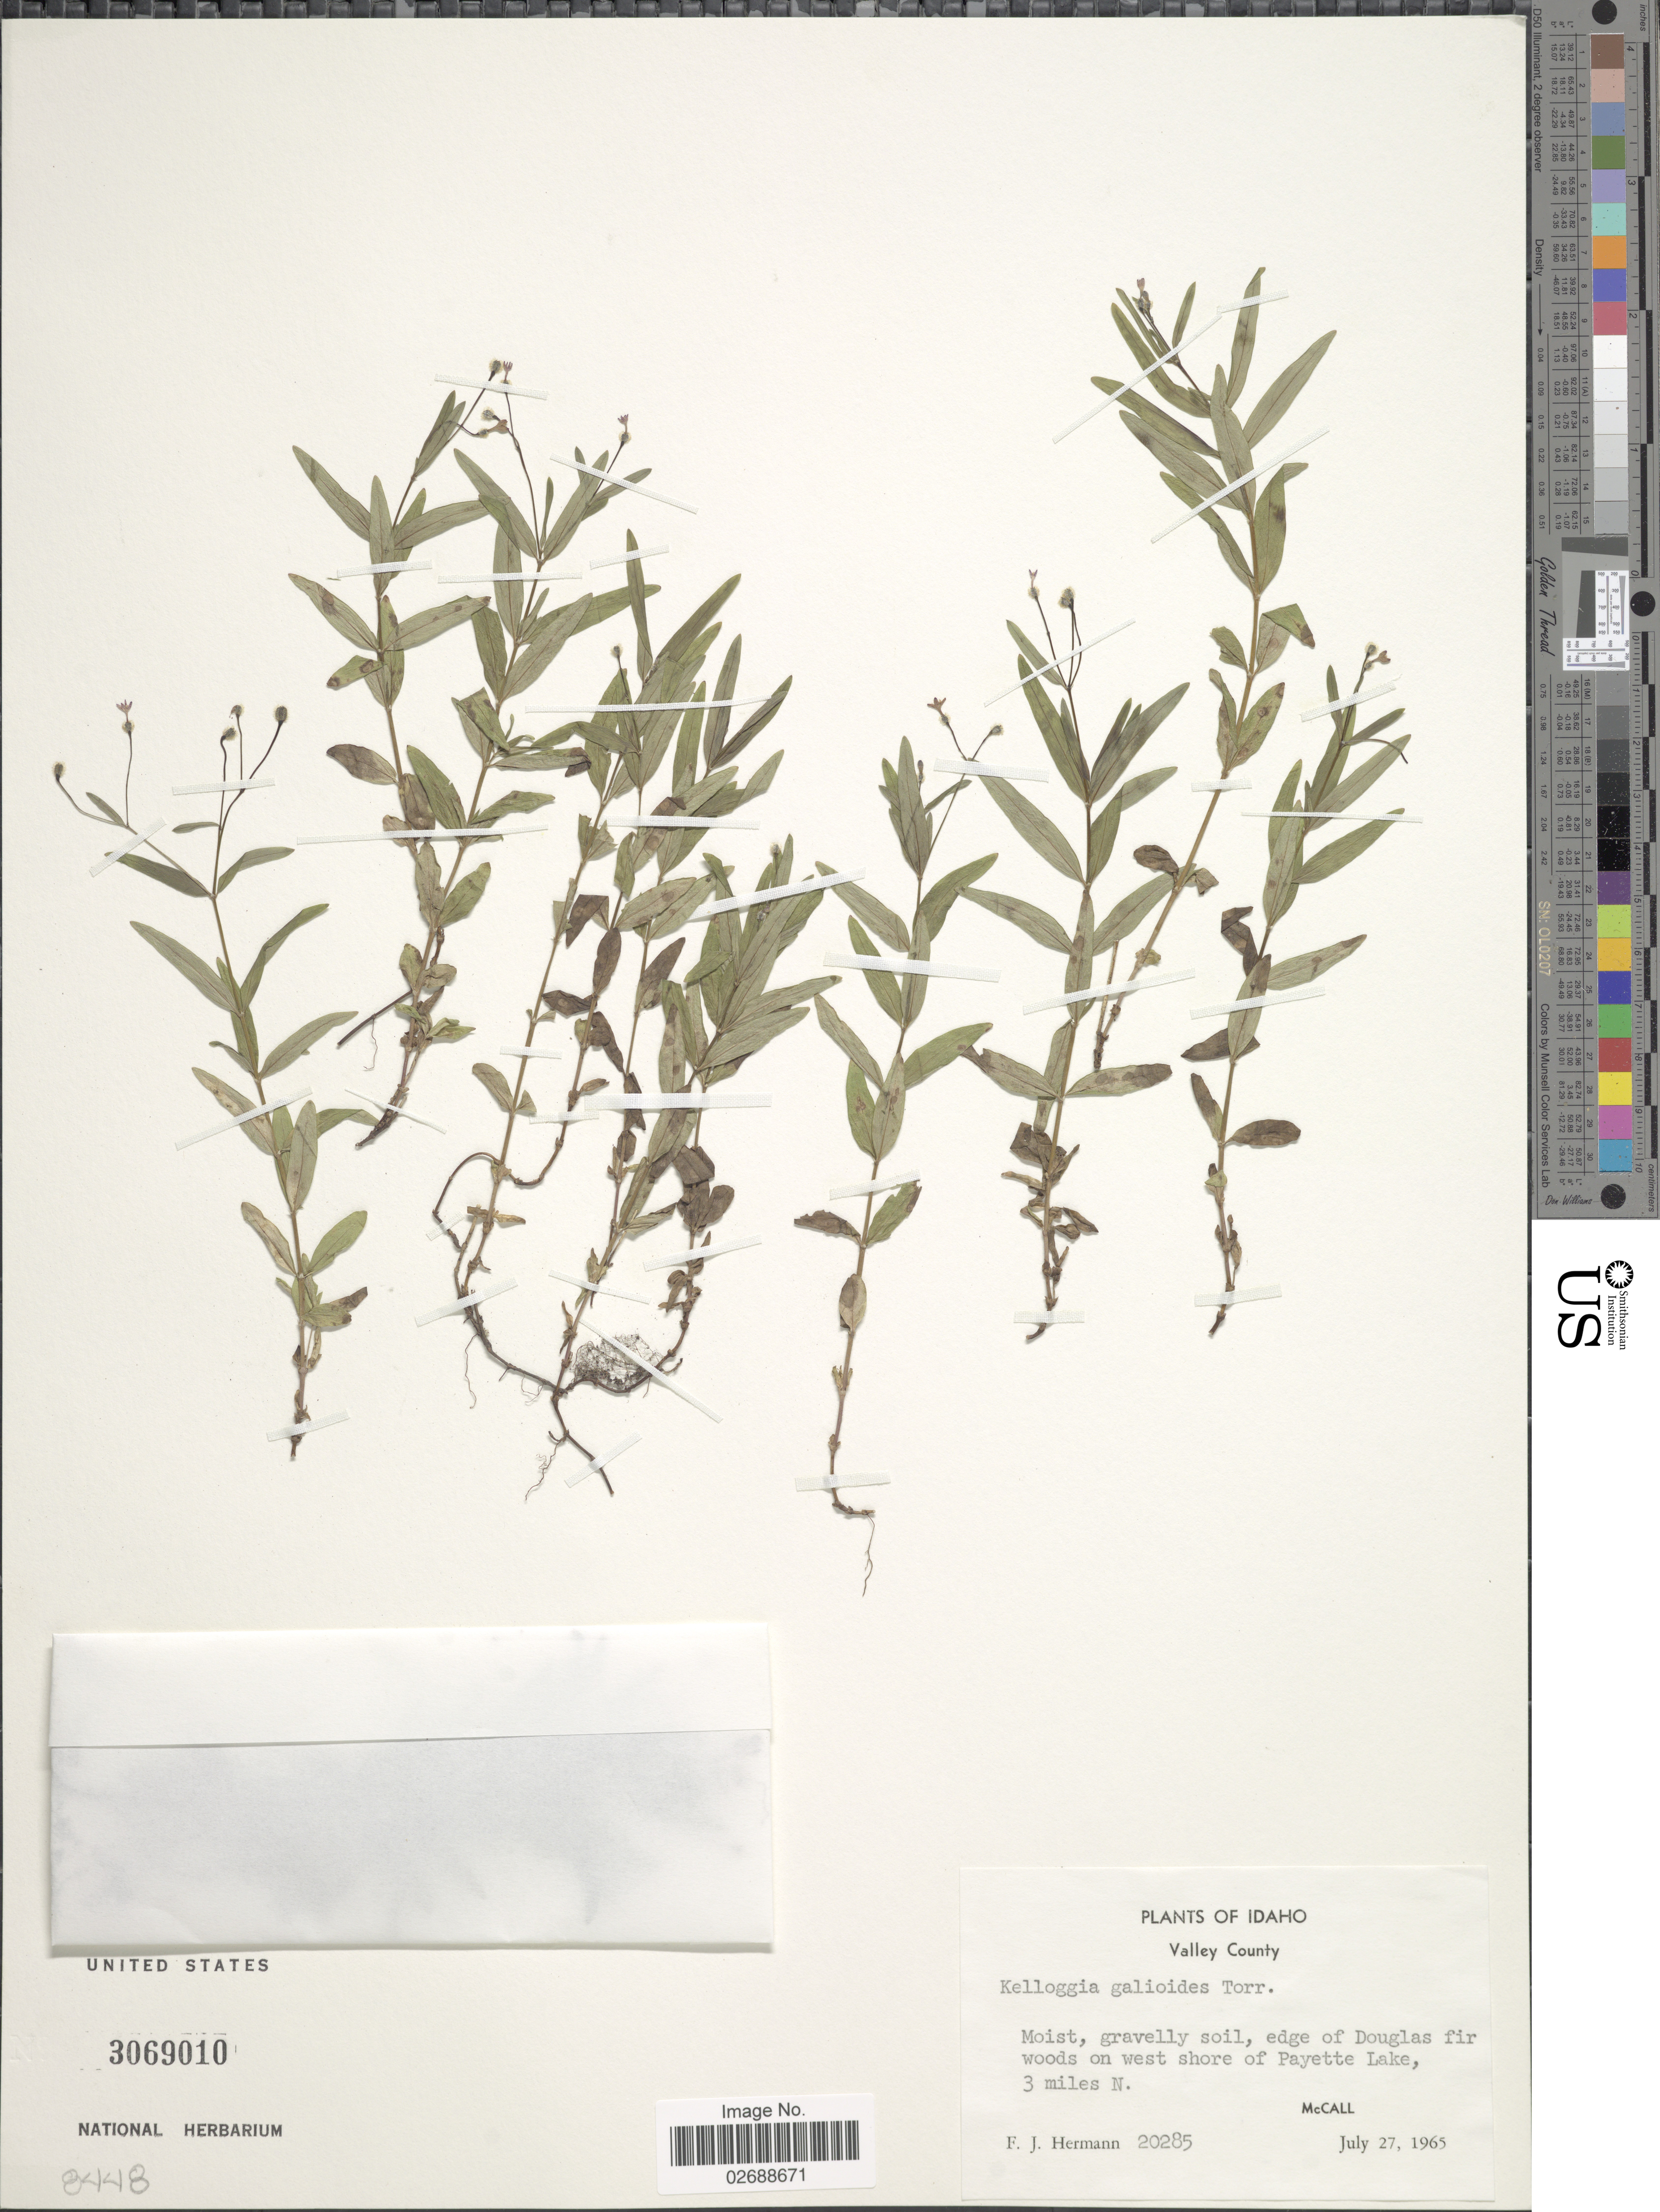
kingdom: Plantae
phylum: Tracheophyta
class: Magnoliopsida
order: Gentianales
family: Rubiaceae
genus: Kelloggia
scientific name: Kelloggia galioides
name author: Torr.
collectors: F. J. Hermann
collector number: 20285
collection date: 1965-07-27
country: United States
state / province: Idaho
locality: Valley County. on west shore of Payette Lake, 3 miles N McCall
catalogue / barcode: US 3069010